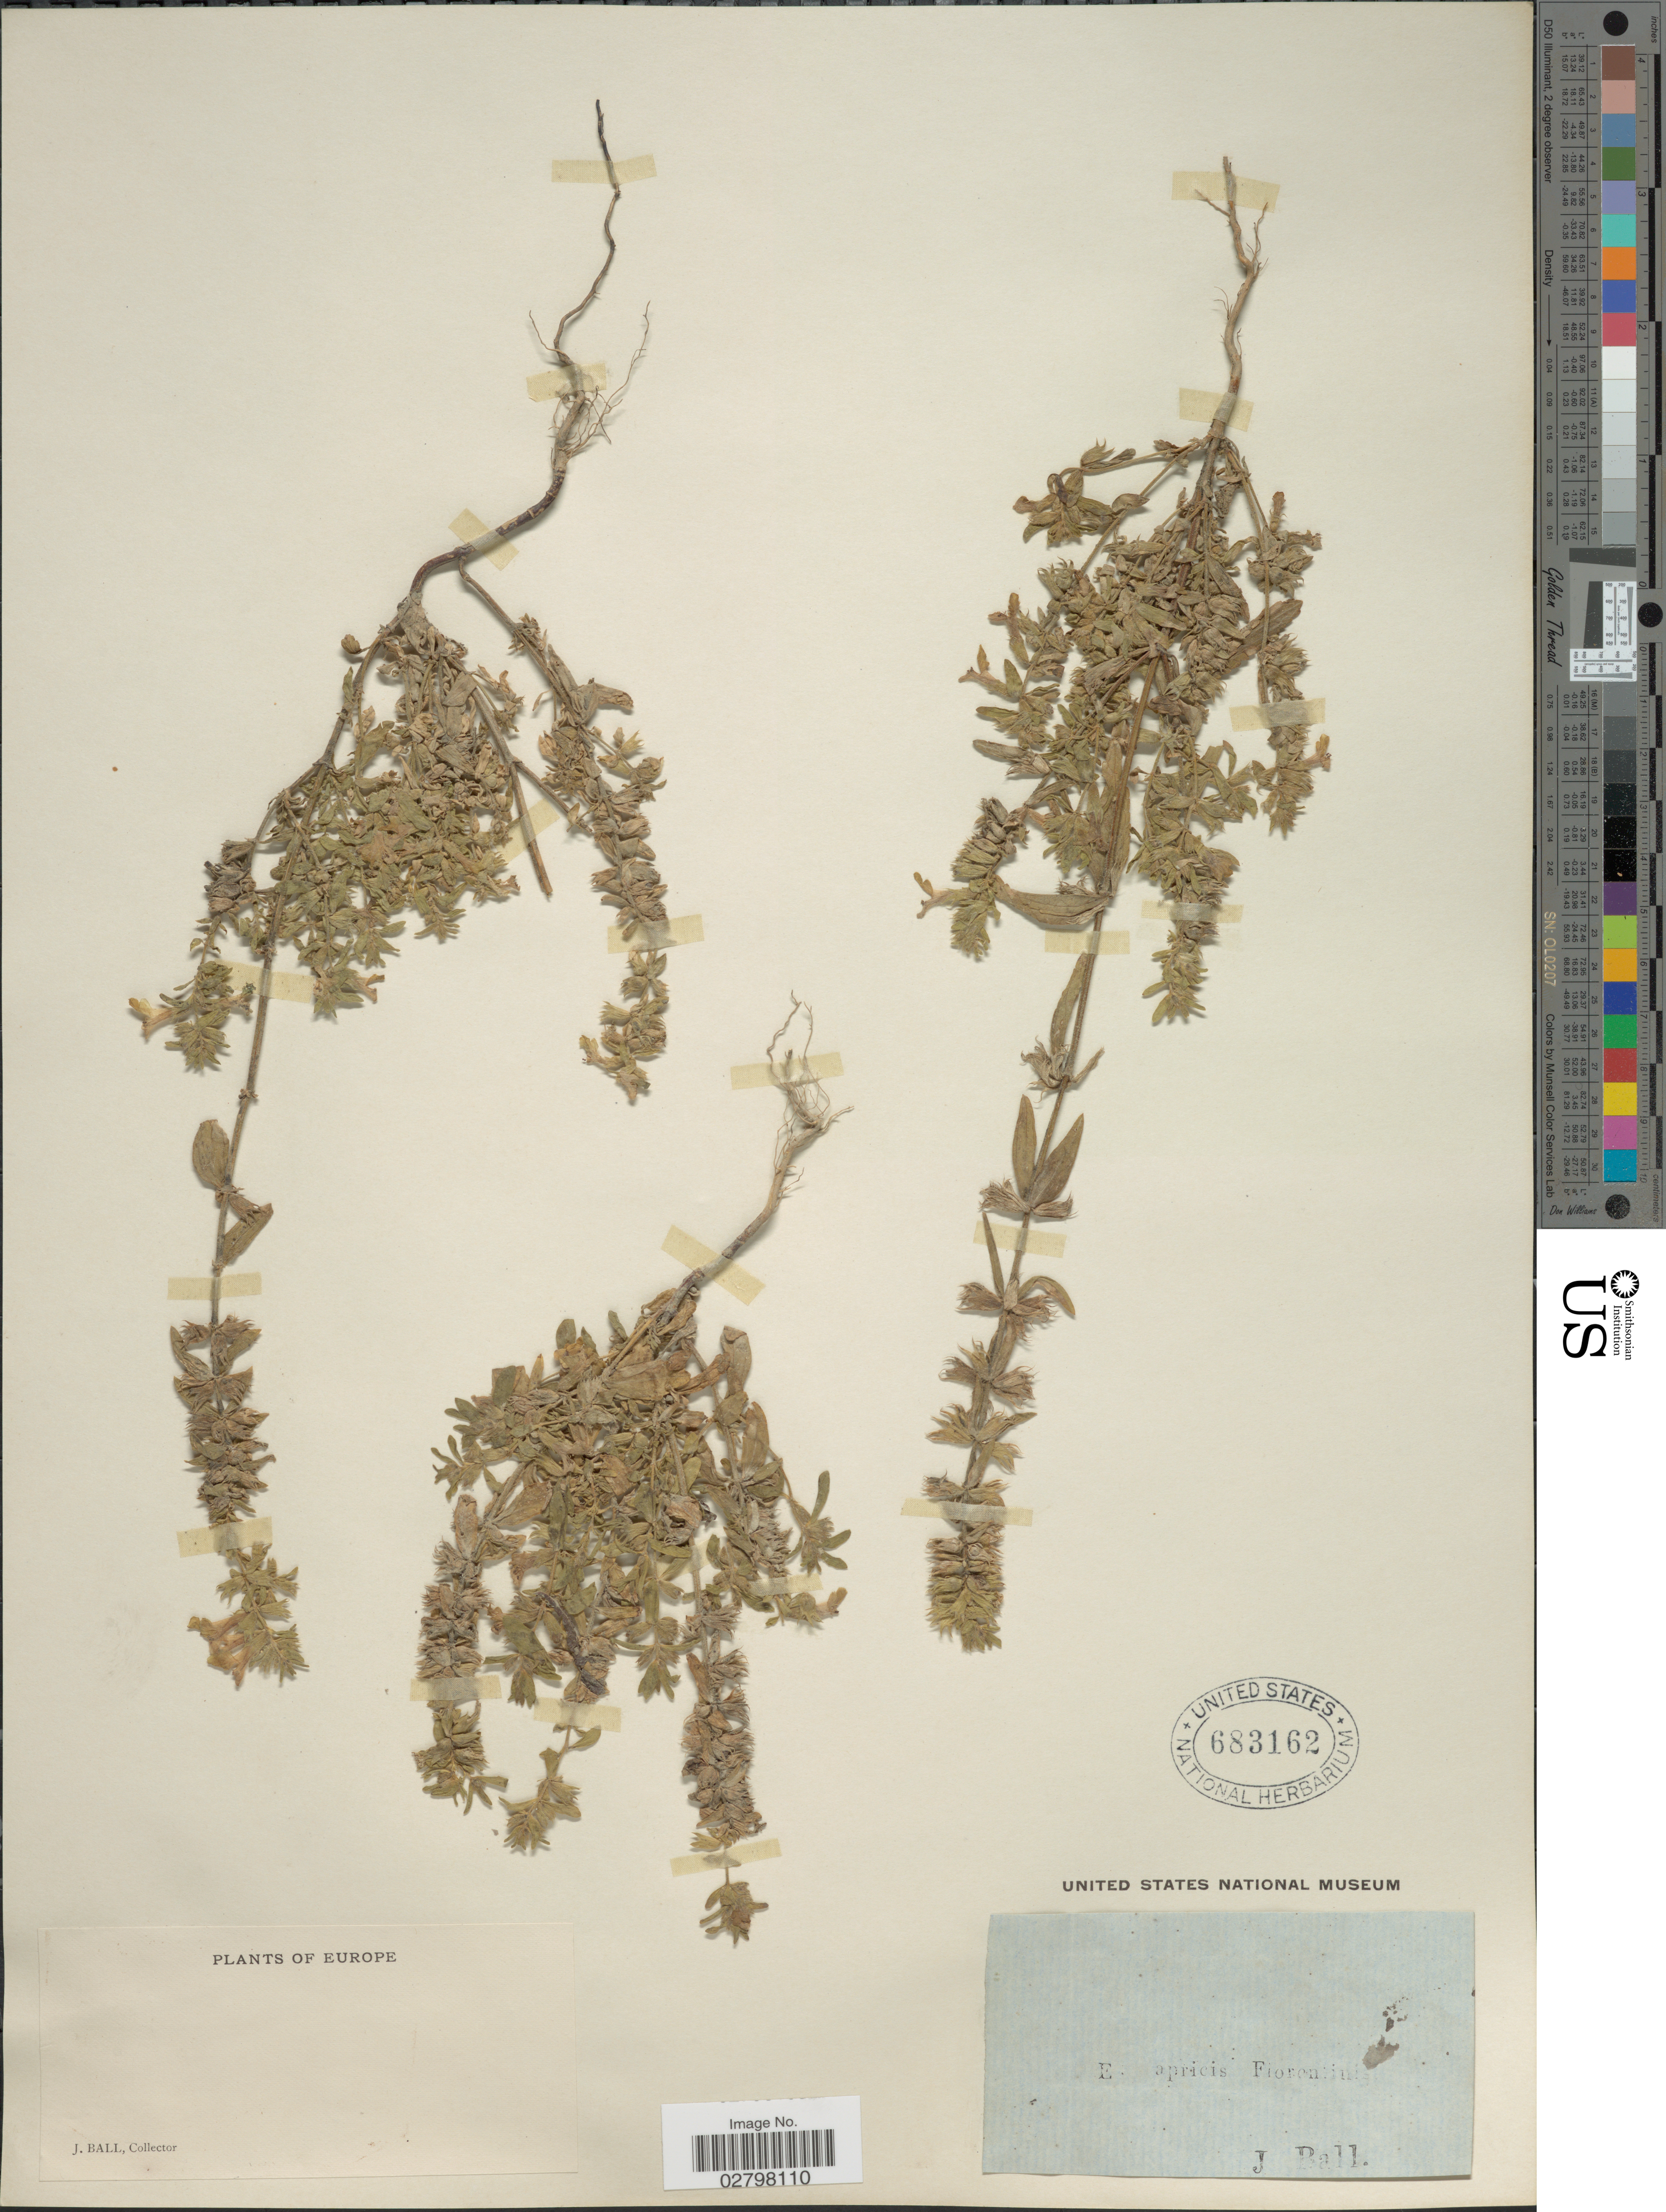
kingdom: Plantae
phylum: Tracheophyta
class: Magnoliopsida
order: Lamiales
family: Lamiaceae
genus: Stachys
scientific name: Stachys sp.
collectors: J. Ball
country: Italy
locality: Europe. E apricis Florentinis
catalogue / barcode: US 683162